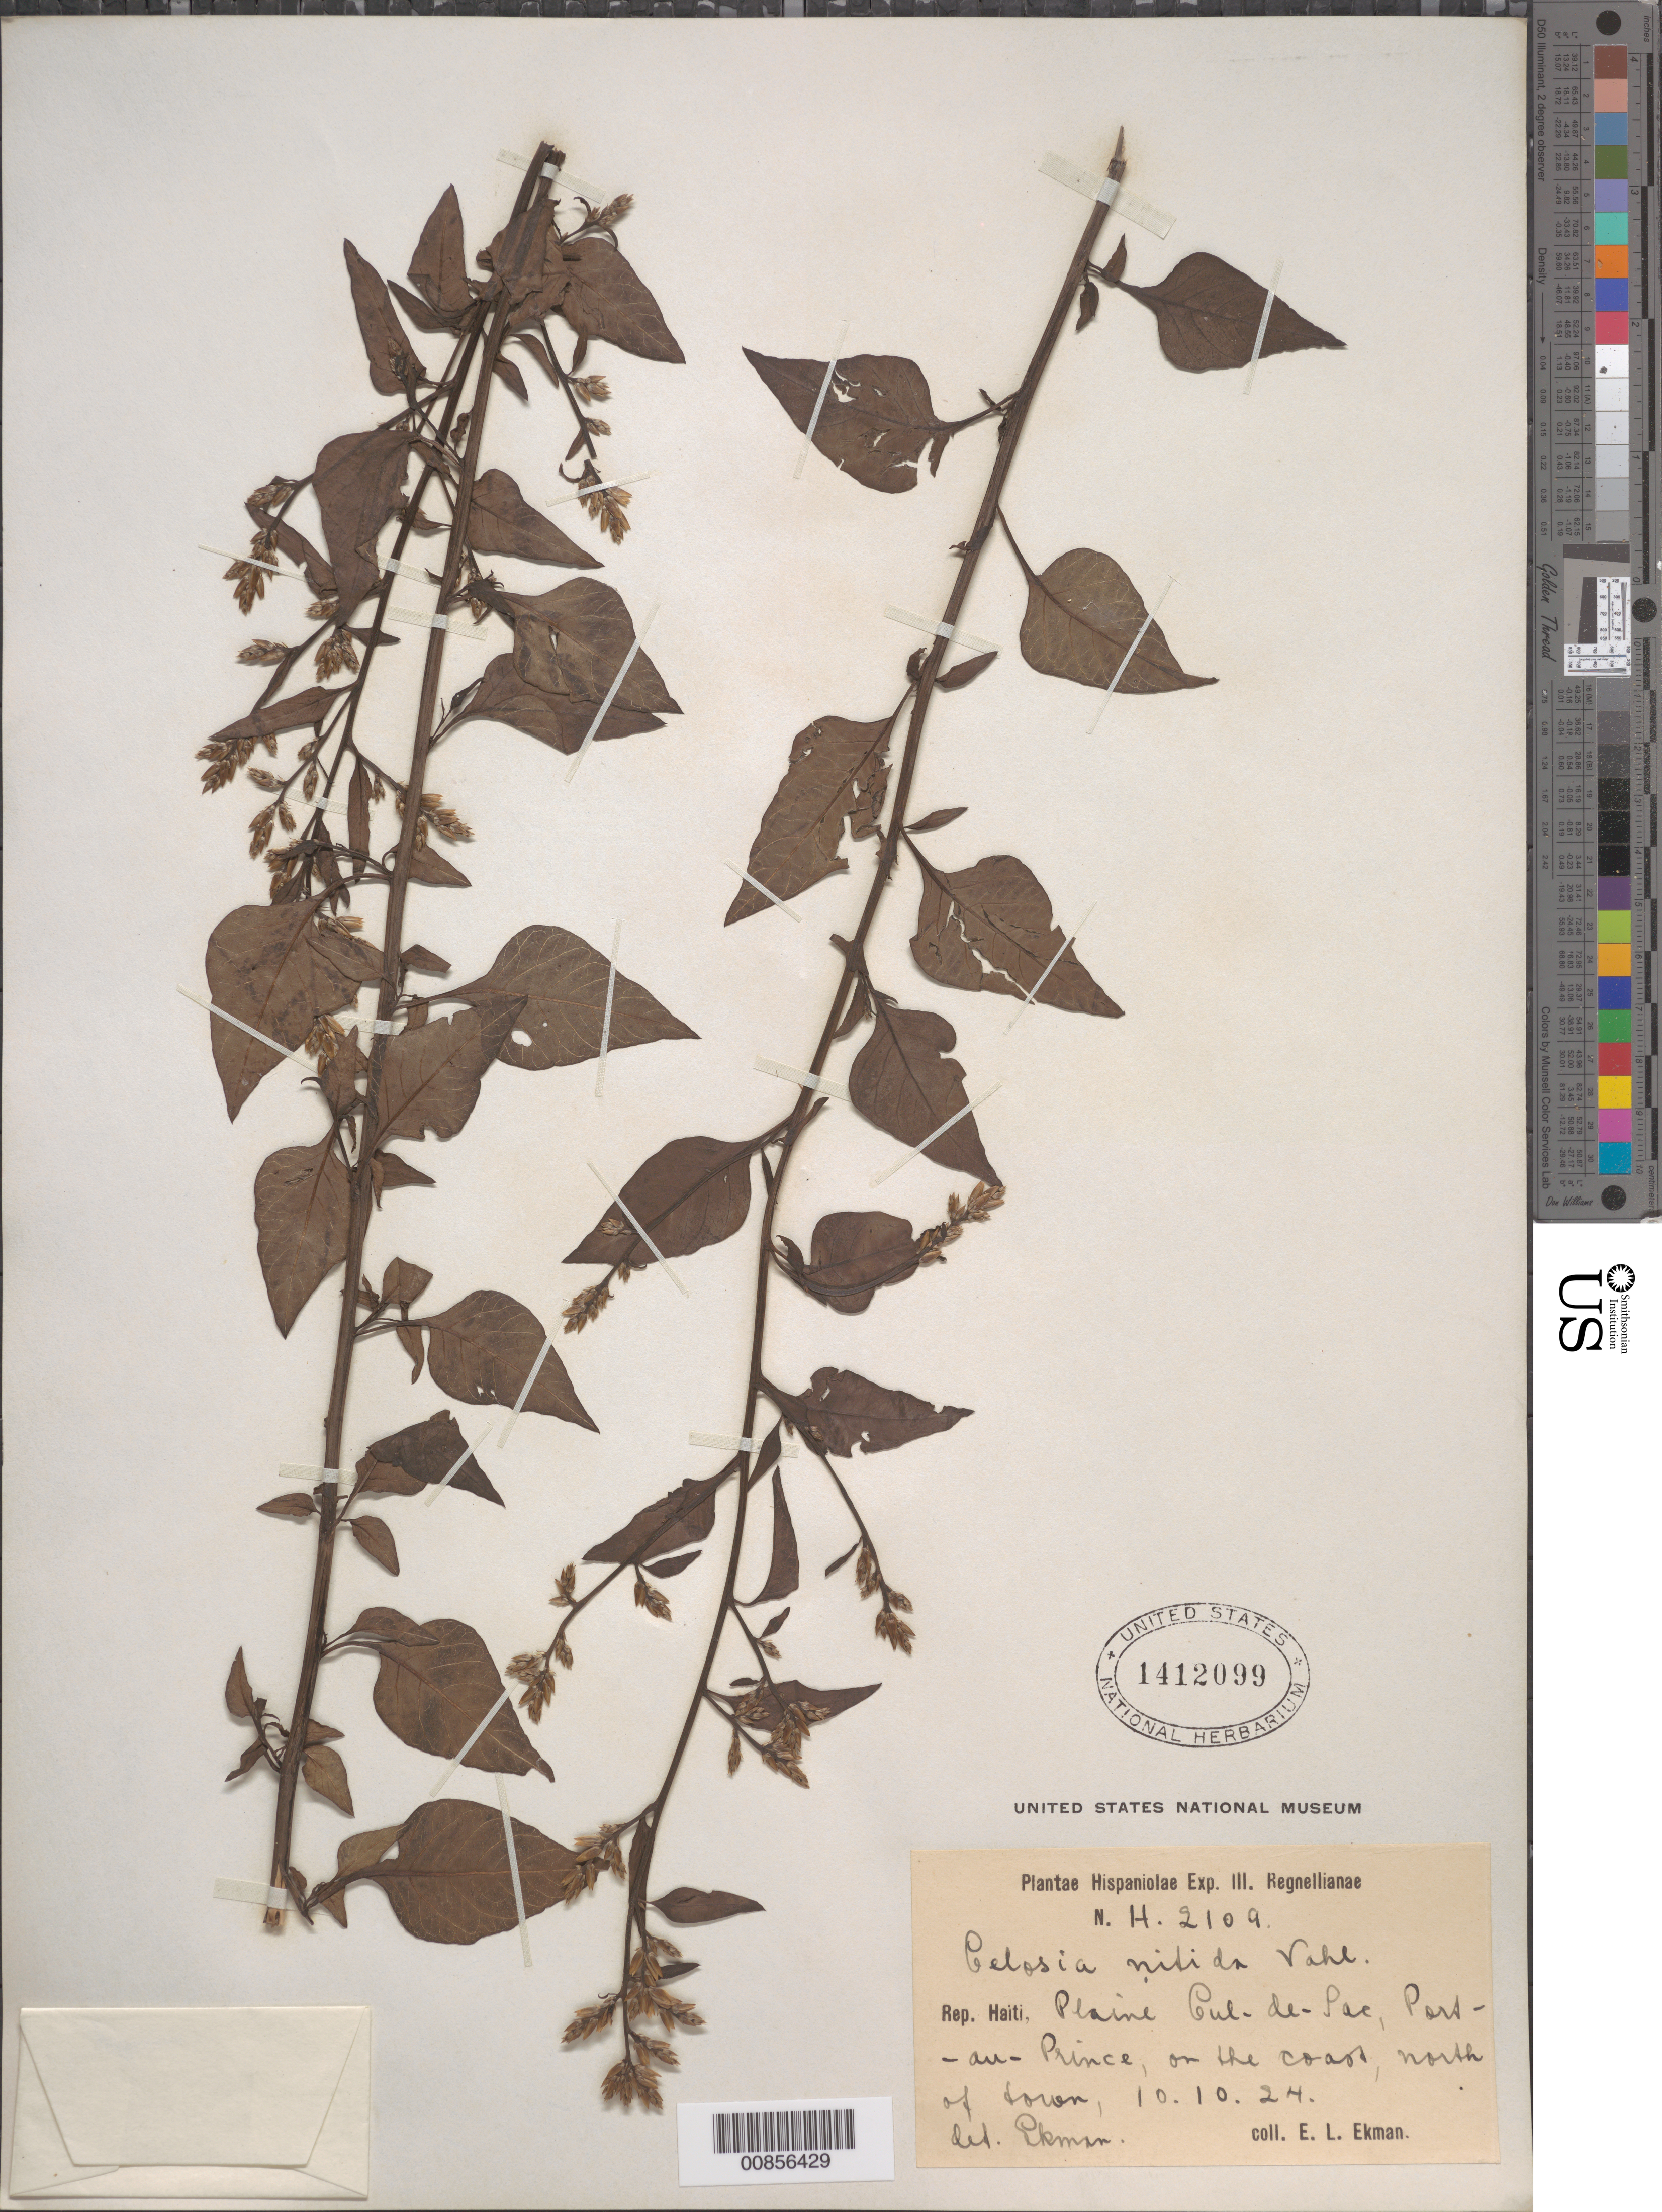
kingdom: Plantae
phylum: Tracheophyta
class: Magnoliopsida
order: Caryophyllales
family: Amaranthaceae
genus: Celosia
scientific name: Celosia nitida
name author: Vahl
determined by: Ekman, E. L.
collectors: E. L. Ekman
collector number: H 2109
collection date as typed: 10 Oct 1924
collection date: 1924-10-10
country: Haiti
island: Hispaniola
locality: Plaine Cul-de-Sac, Port-au-Prince, on the coast, north of town.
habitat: On the coast.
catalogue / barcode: US 1412099